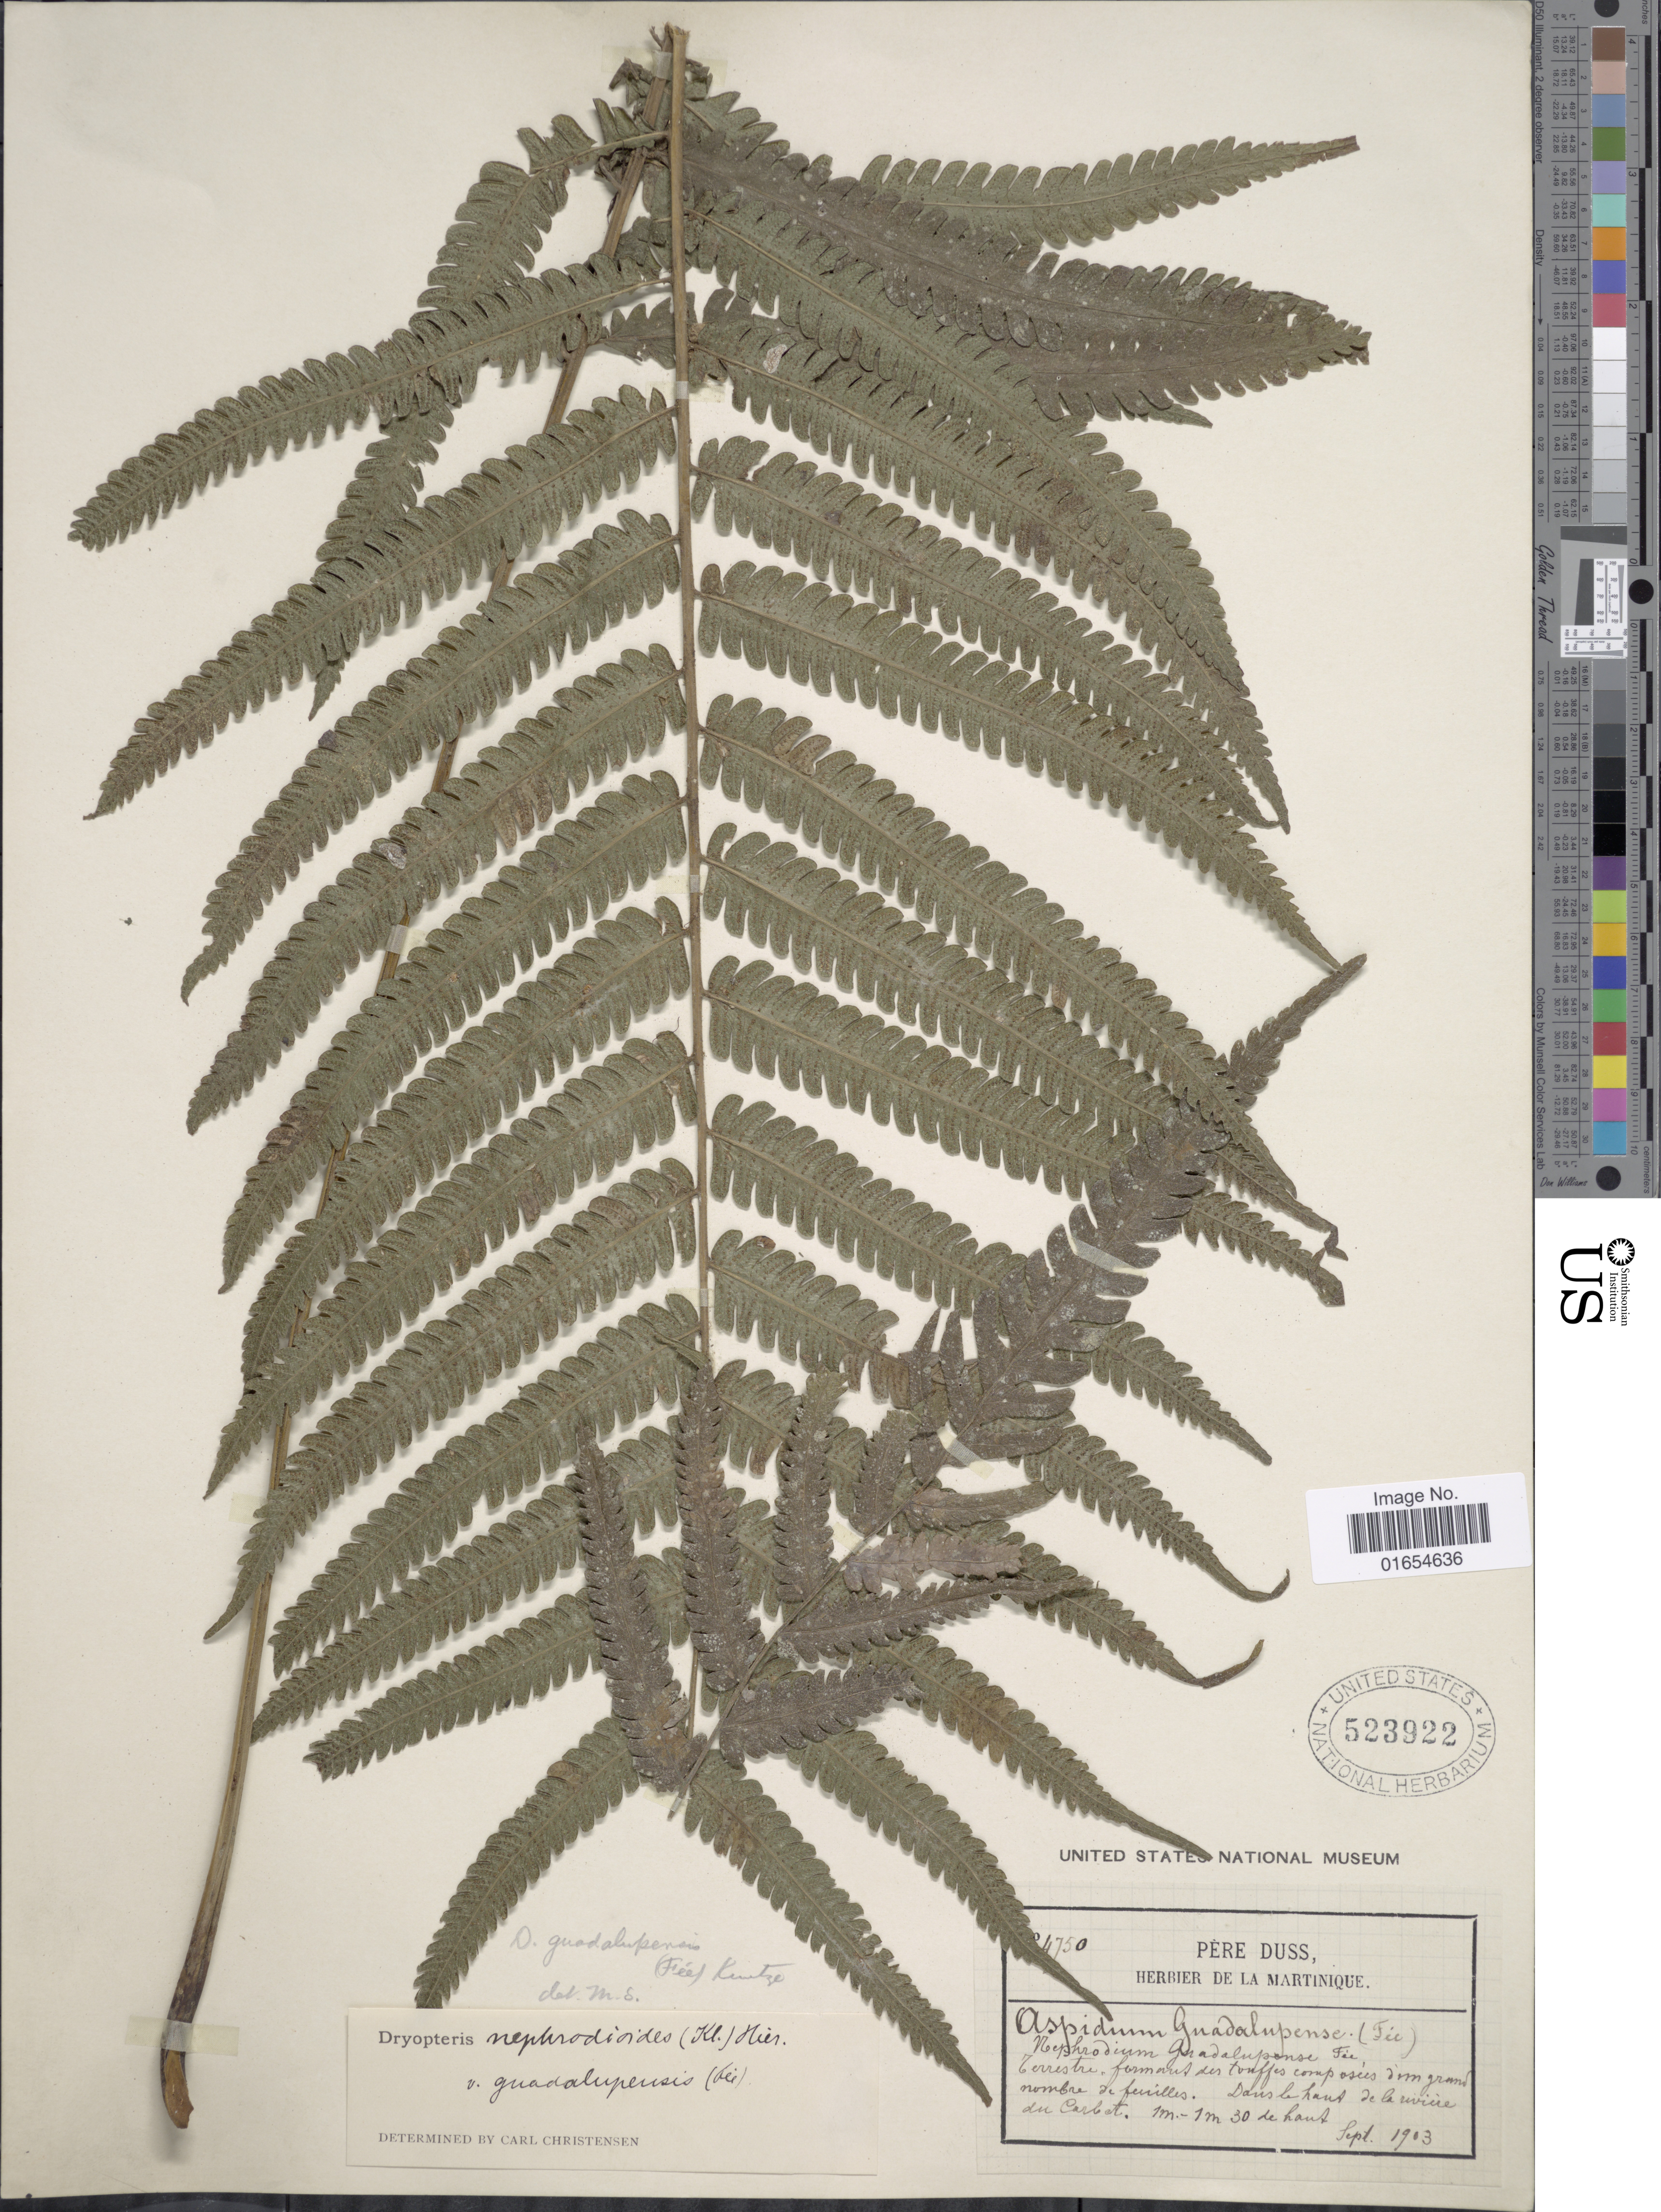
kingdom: Plantae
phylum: Tracheophyta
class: Polypodiopsida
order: Polypodiales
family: Thelypteridaceae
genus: Goniopteris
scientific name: Goniopteris nephrodioides (Klotzsch) comb. nov., ined 2015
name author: (Klotzsch)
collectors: Père Duss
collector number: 4750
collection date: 1903-09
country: Guadeloupe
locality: Terrestre formaut des tonffes comp osus d'm grund nombre de furilles. Daus le haut de la riviere du Carbet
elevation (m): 1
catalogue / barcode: US 523922